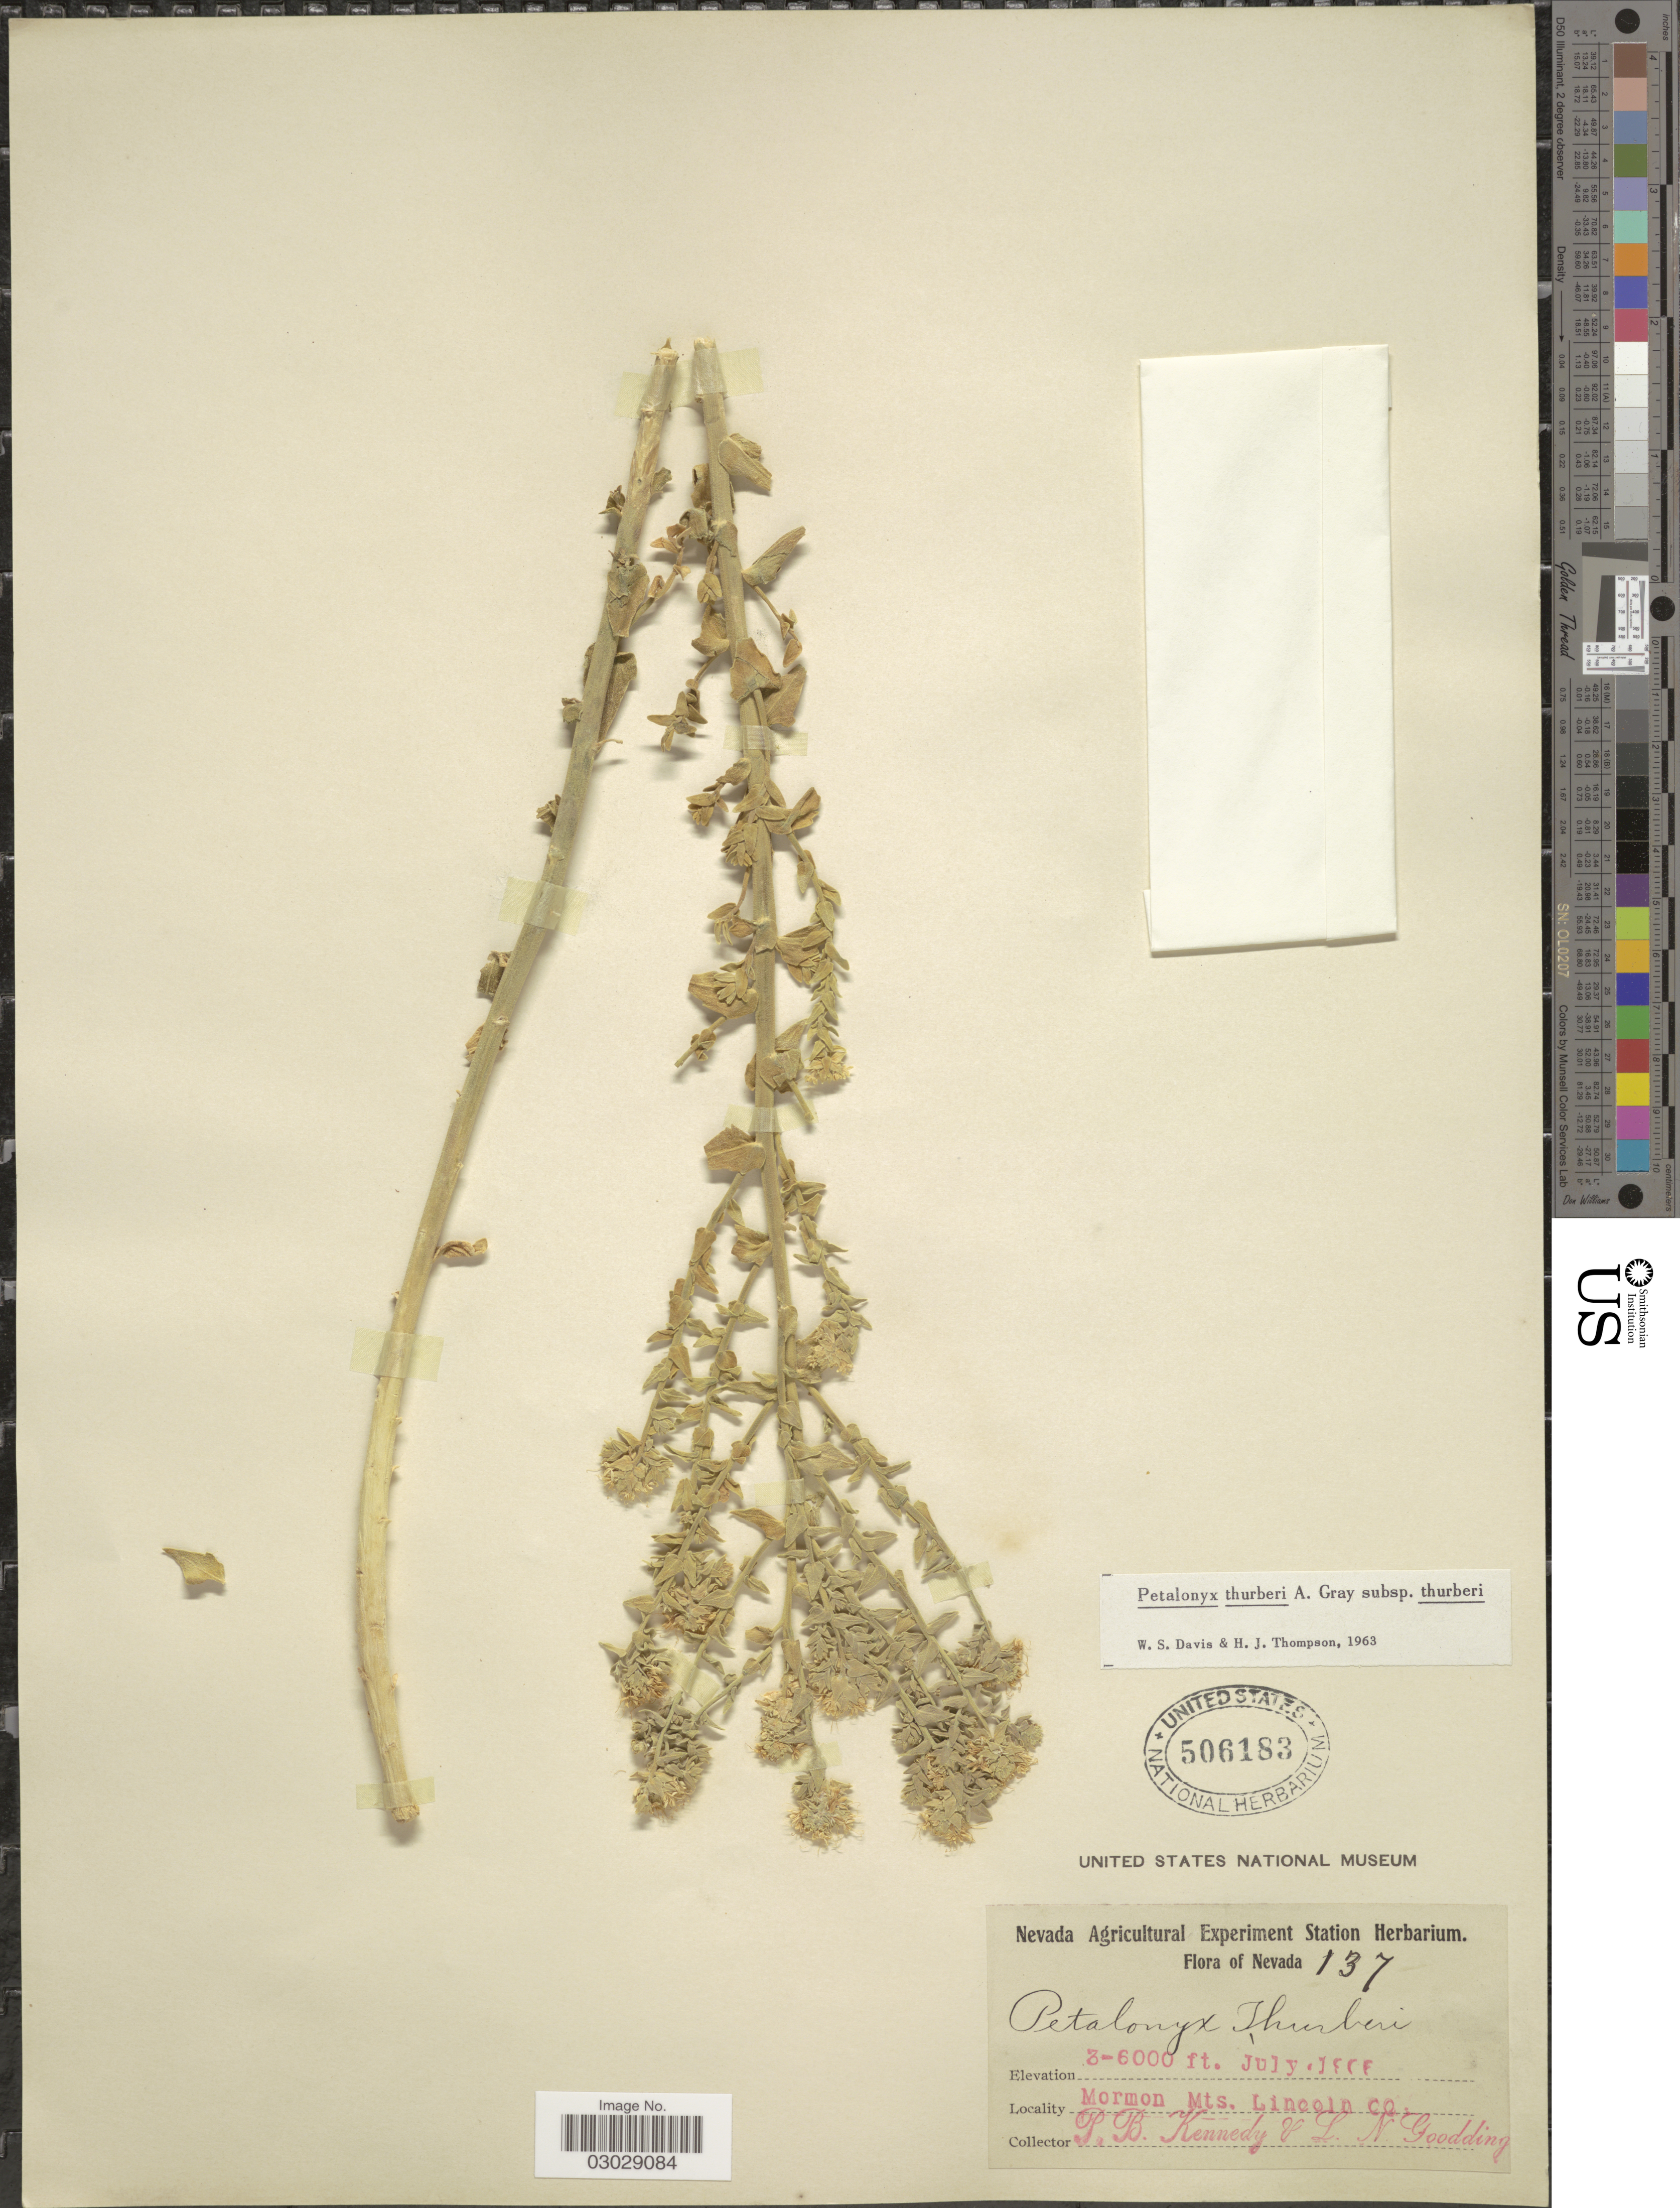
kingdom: Plantae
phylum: Tracheophyta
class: Magnoliopsida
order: Cornales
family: Loasaceae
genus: Petalonyx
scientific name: Petalonyx thurberi subsp. thurberi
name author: A. Gray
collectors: P. B. Kennedy & L. N. Goodding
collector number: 137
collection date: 1906-07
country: United States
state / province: Nevada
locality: Mormon Mts. Lincoln Co.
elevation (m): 914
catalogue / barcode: US 506183